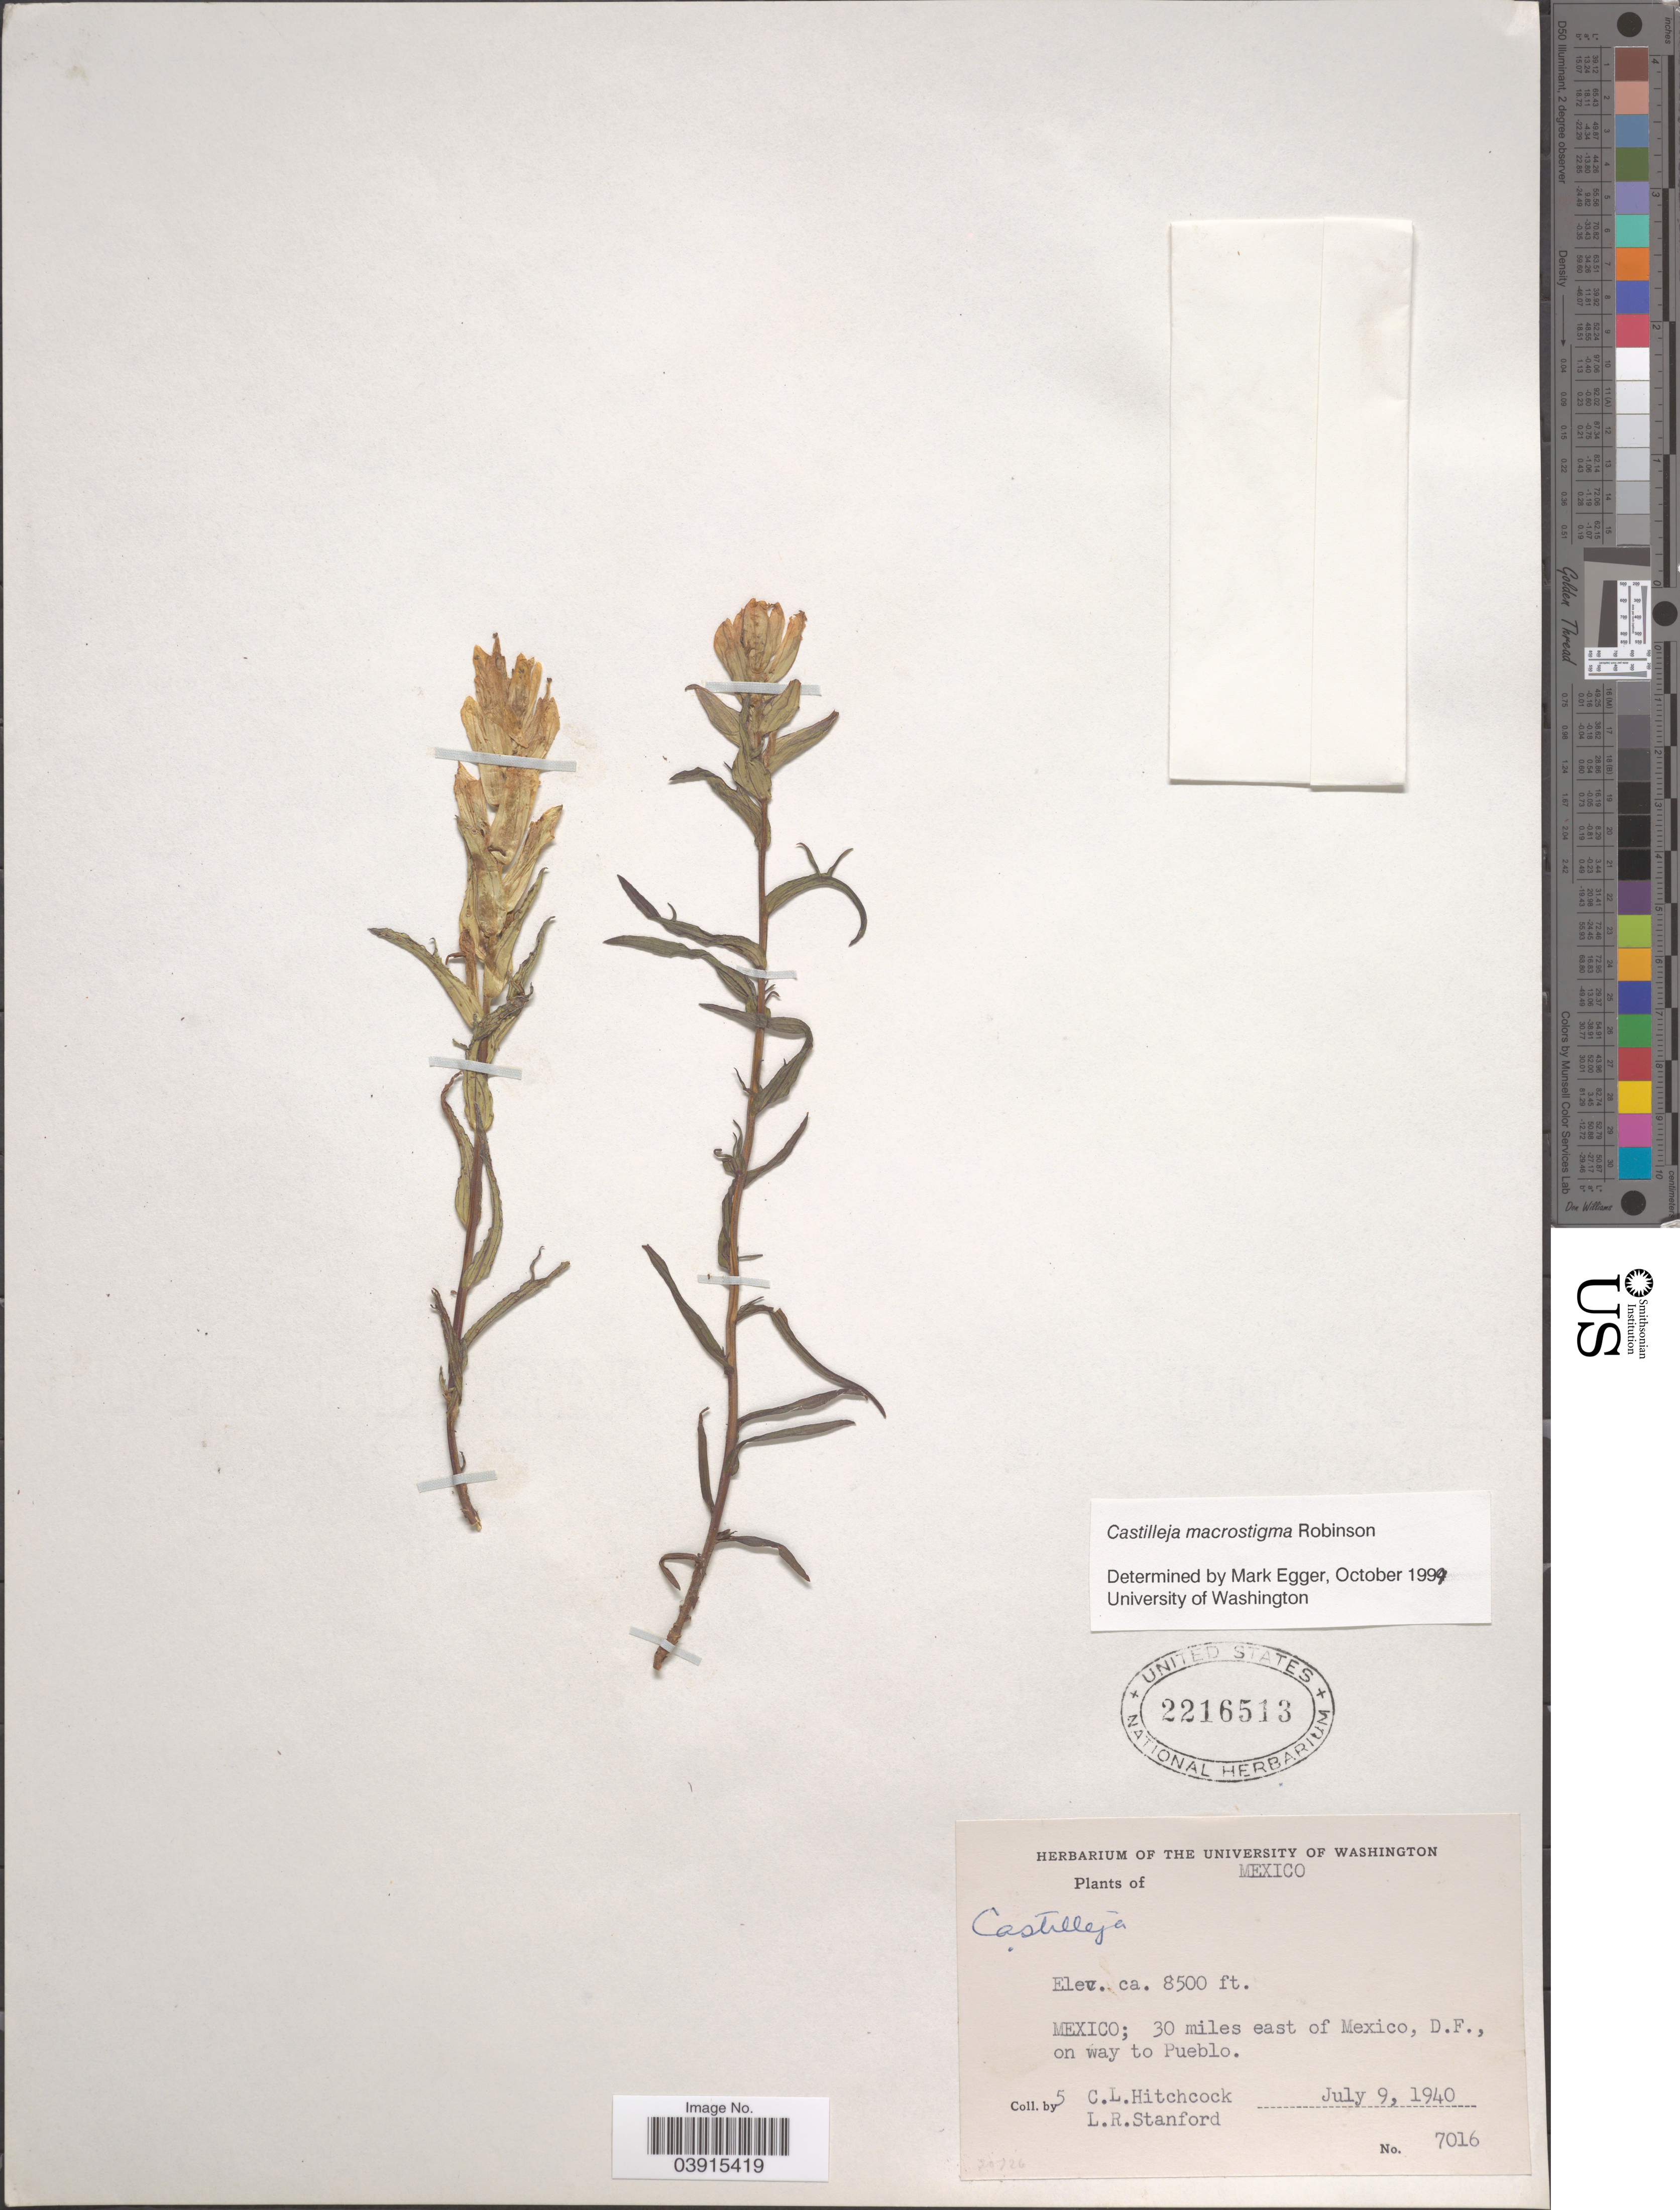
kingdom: Plantae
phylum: Tracheophyta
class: Magnoliopsida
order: Lamiales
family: Orobanchaceae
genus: Castilleja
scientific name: Castilleja macrostigma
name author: B.L. Rob.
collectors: C. L. Hitchcock & L. R. Stanford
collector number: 7016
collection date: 1940-07-09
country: Mexico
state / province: Distrito Federal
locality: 30 miles east of Mexico, D. F. , on way to Pueblo.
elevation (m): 2591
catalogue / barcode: US 2216513